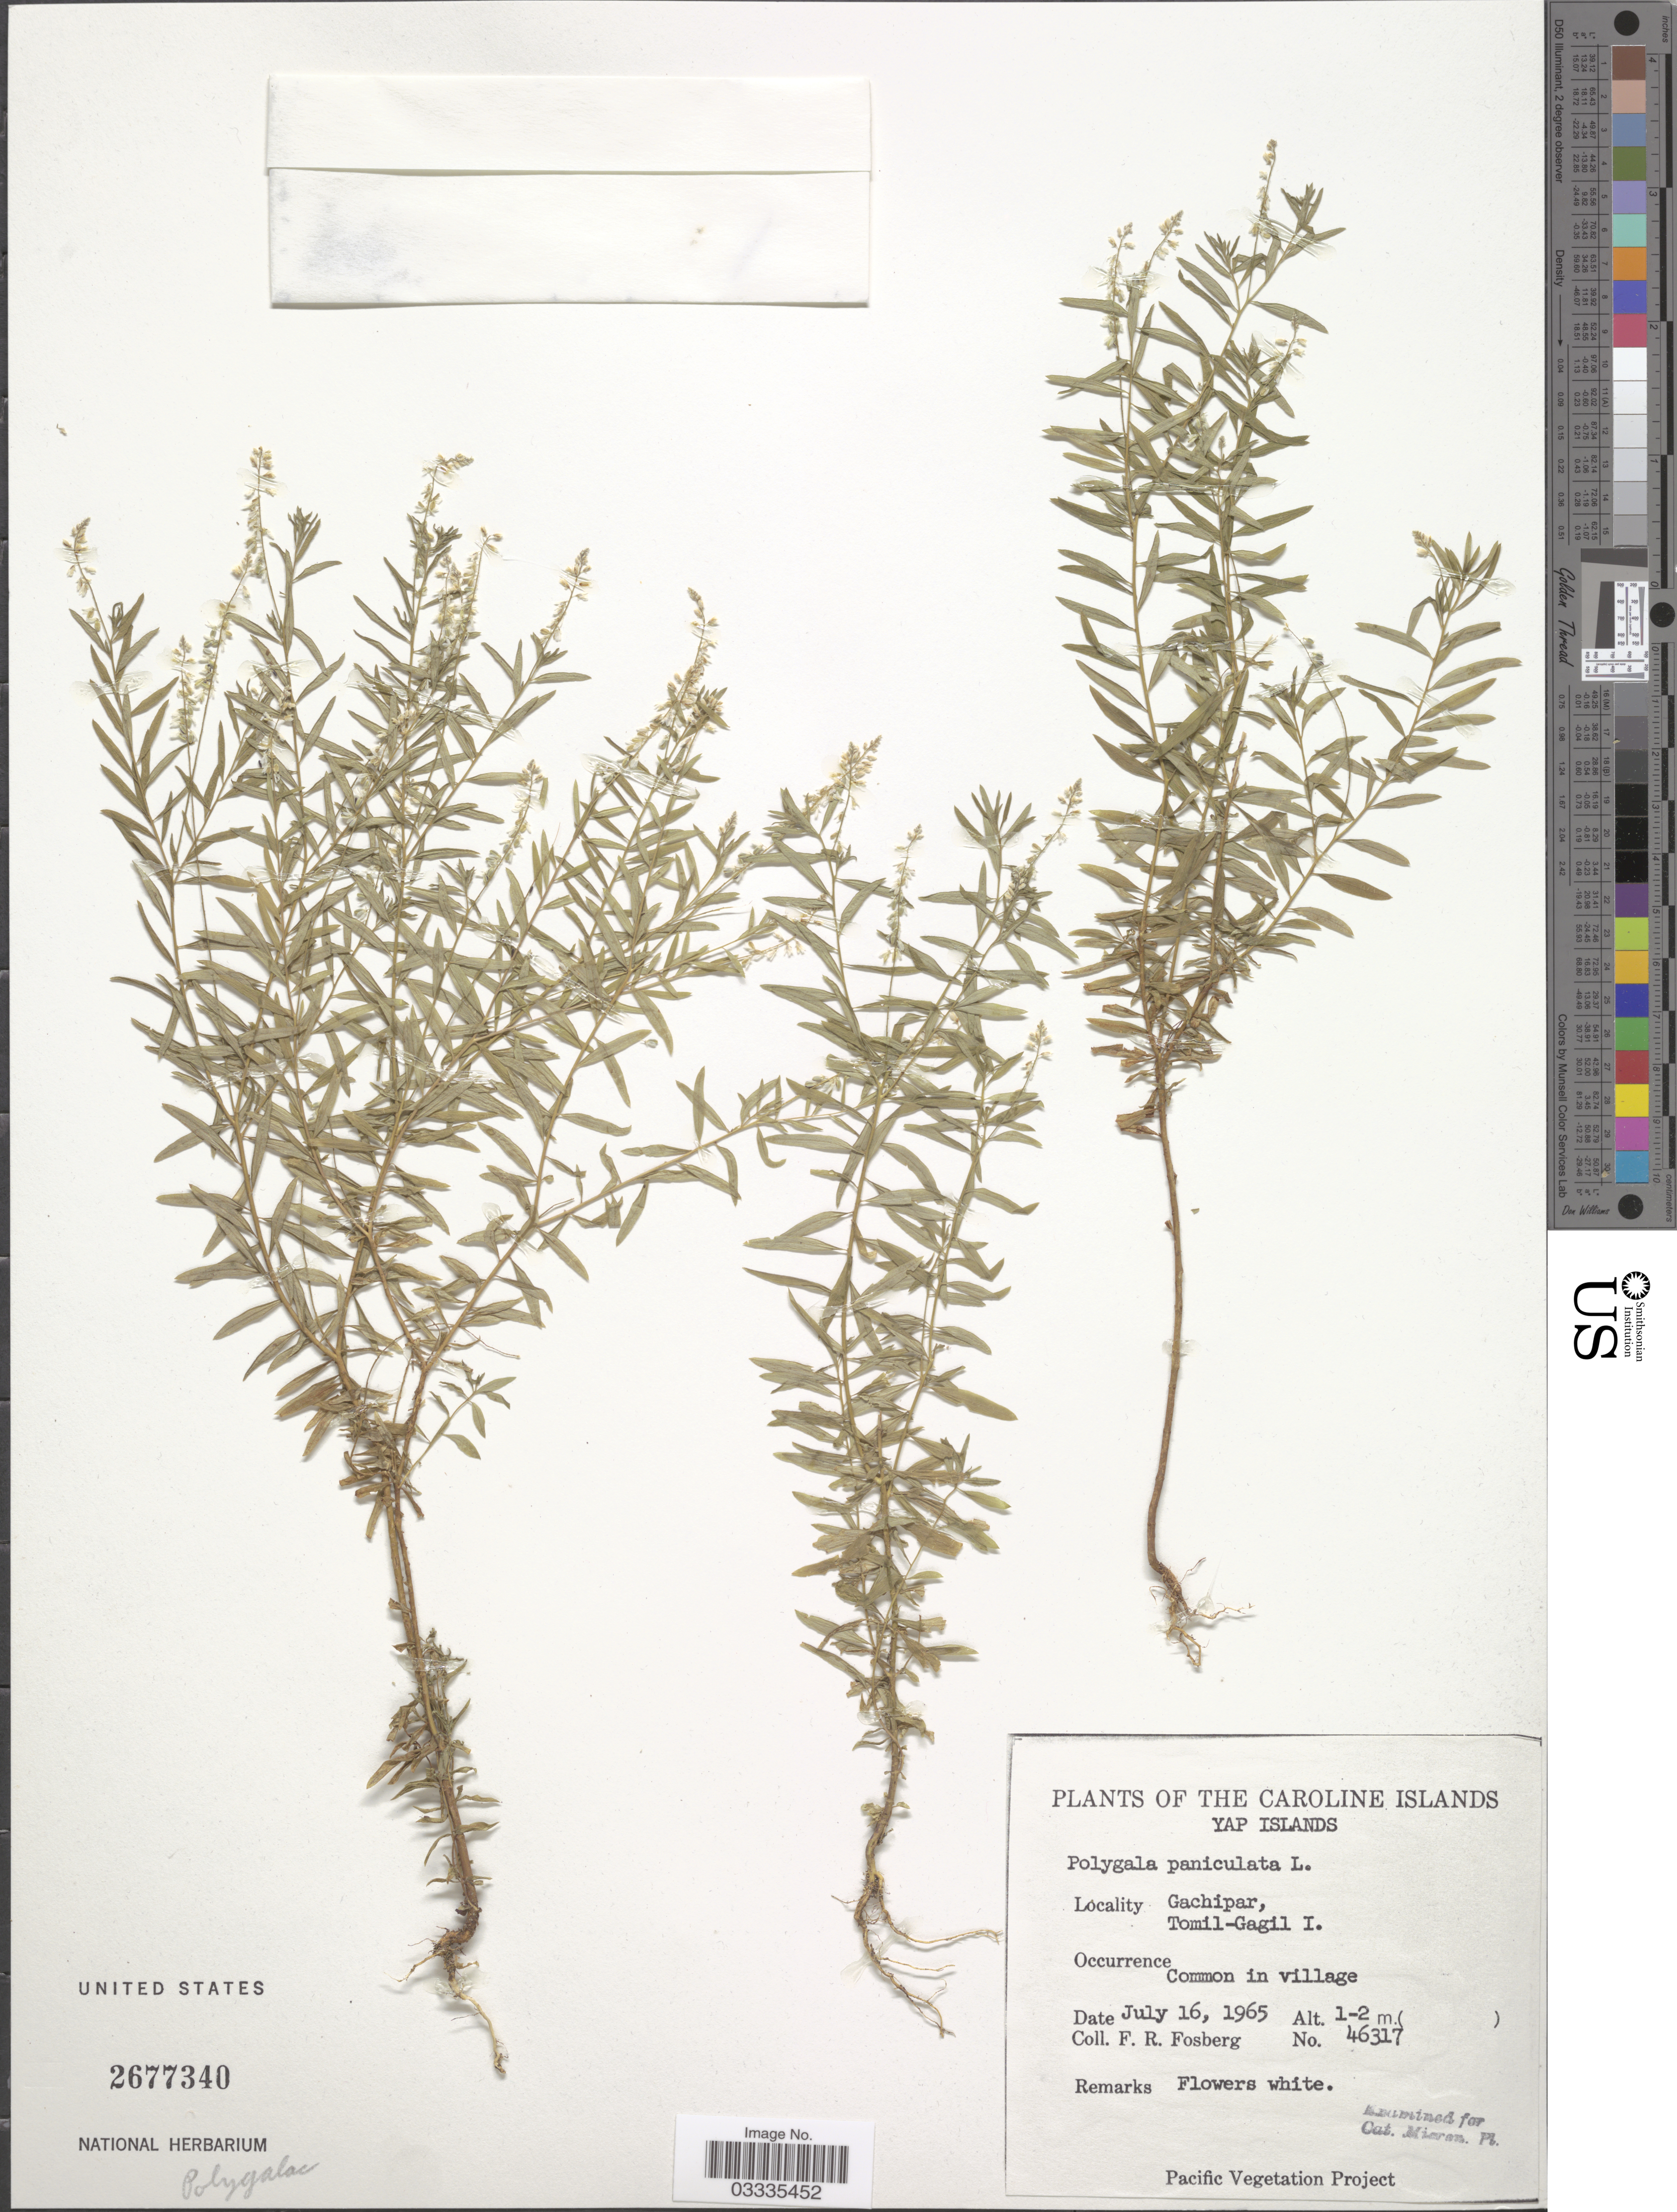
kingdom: Plantae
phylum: Tracheophyta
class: Magnoliopsida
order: Fabales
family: Polygalaceae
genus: Polygala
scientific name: Polygala paniculata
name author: L.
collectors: F. R. Fosberg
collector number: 46317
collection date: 1965-07-16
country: Micronesia, Federated States of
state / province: Yap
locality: The Caroline Islands. Yap Islands. Gachipar, Tomil-Gagil I.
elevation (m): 1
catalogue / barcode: US 2677340